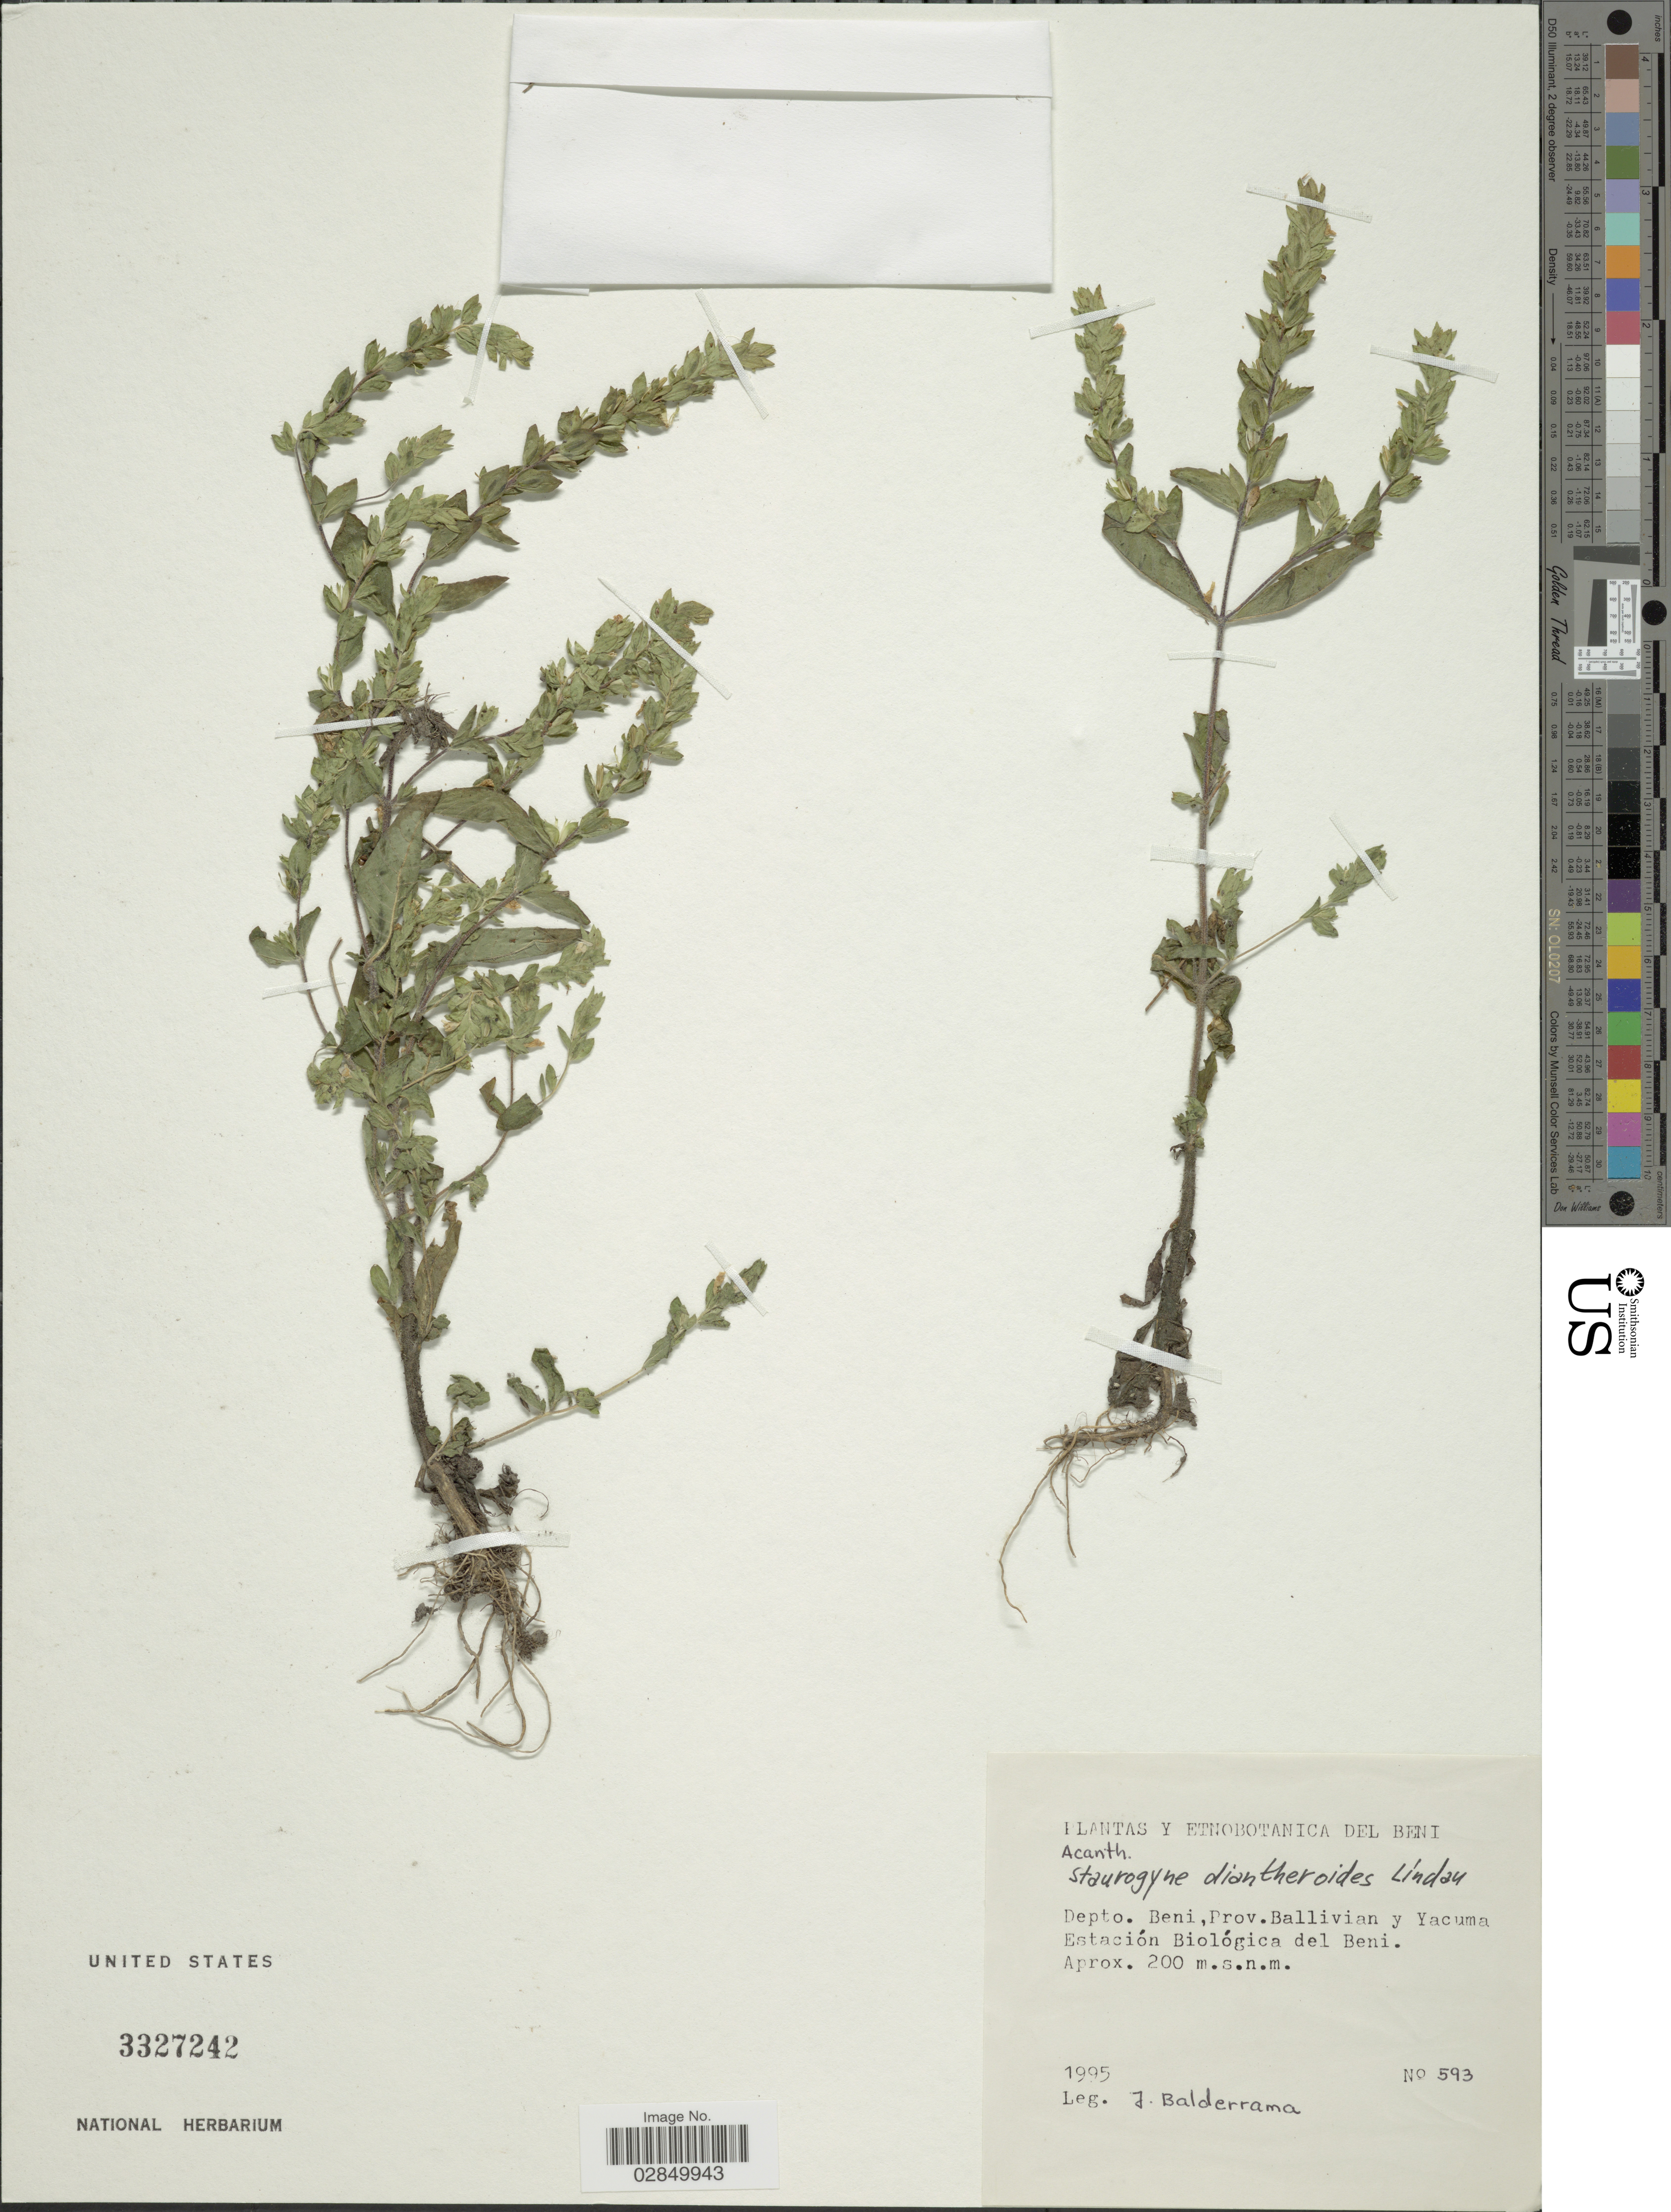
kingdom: Plantae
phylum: Tracheophyta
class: Magnoliopsida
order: Lamiales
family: Acanthaceae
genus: Staurogyne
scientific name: Staurogyne diantheroides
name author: Lindau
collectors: J. Balderrama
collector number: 593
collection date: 1995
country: Bolivia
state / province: Beni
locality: Depto. Beni, Prov. Ballivian y Yacuma. Estación Biológica del Beni.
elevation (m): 200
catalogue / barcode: US 3327242